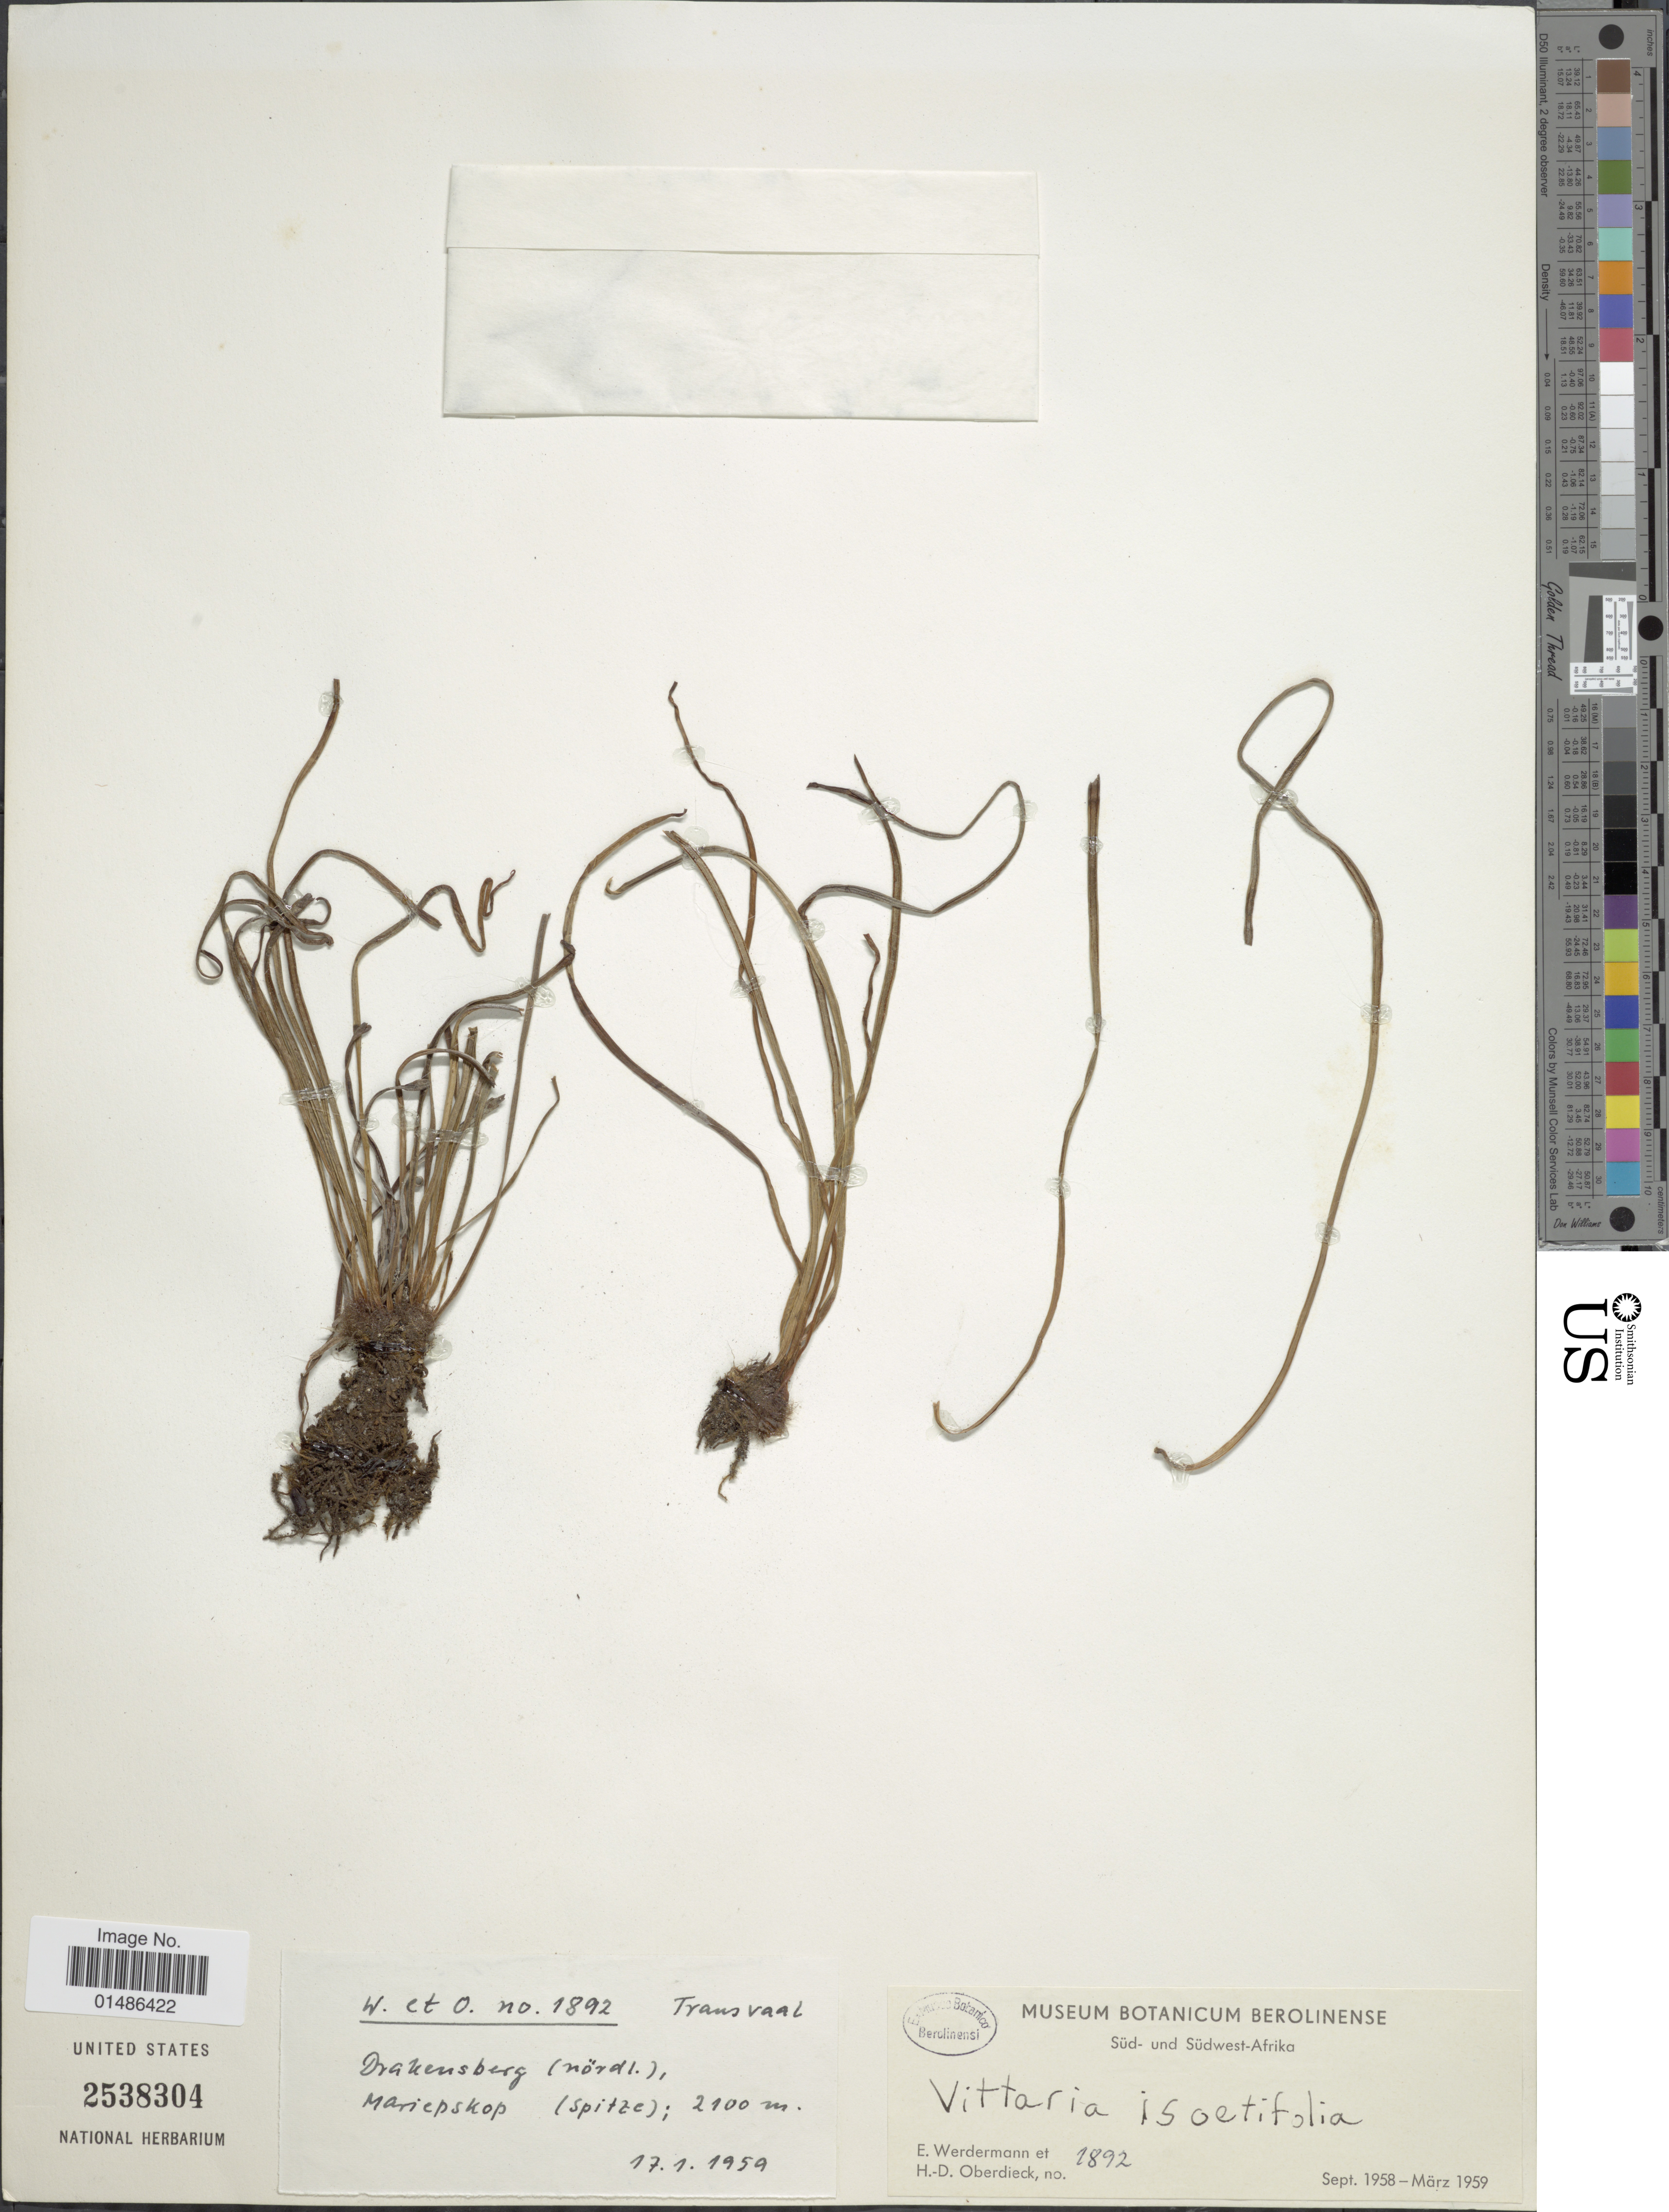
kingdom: Plantae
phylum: Tracheophyta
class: Polypodiopsida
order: Polypodiales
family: Pteridaceae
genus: Haplopteris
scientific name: Haplopteris isoetifolia comb. in ed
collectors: E. Werdermann & H. Oberdieck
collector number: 1892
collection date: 1958-09/1959-03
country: South Africa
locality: Süd- und Südwest-Afrika. Drakensberg (nördl.), Mariepskop (Spitze).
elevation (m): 2100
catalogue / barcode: US 2538304